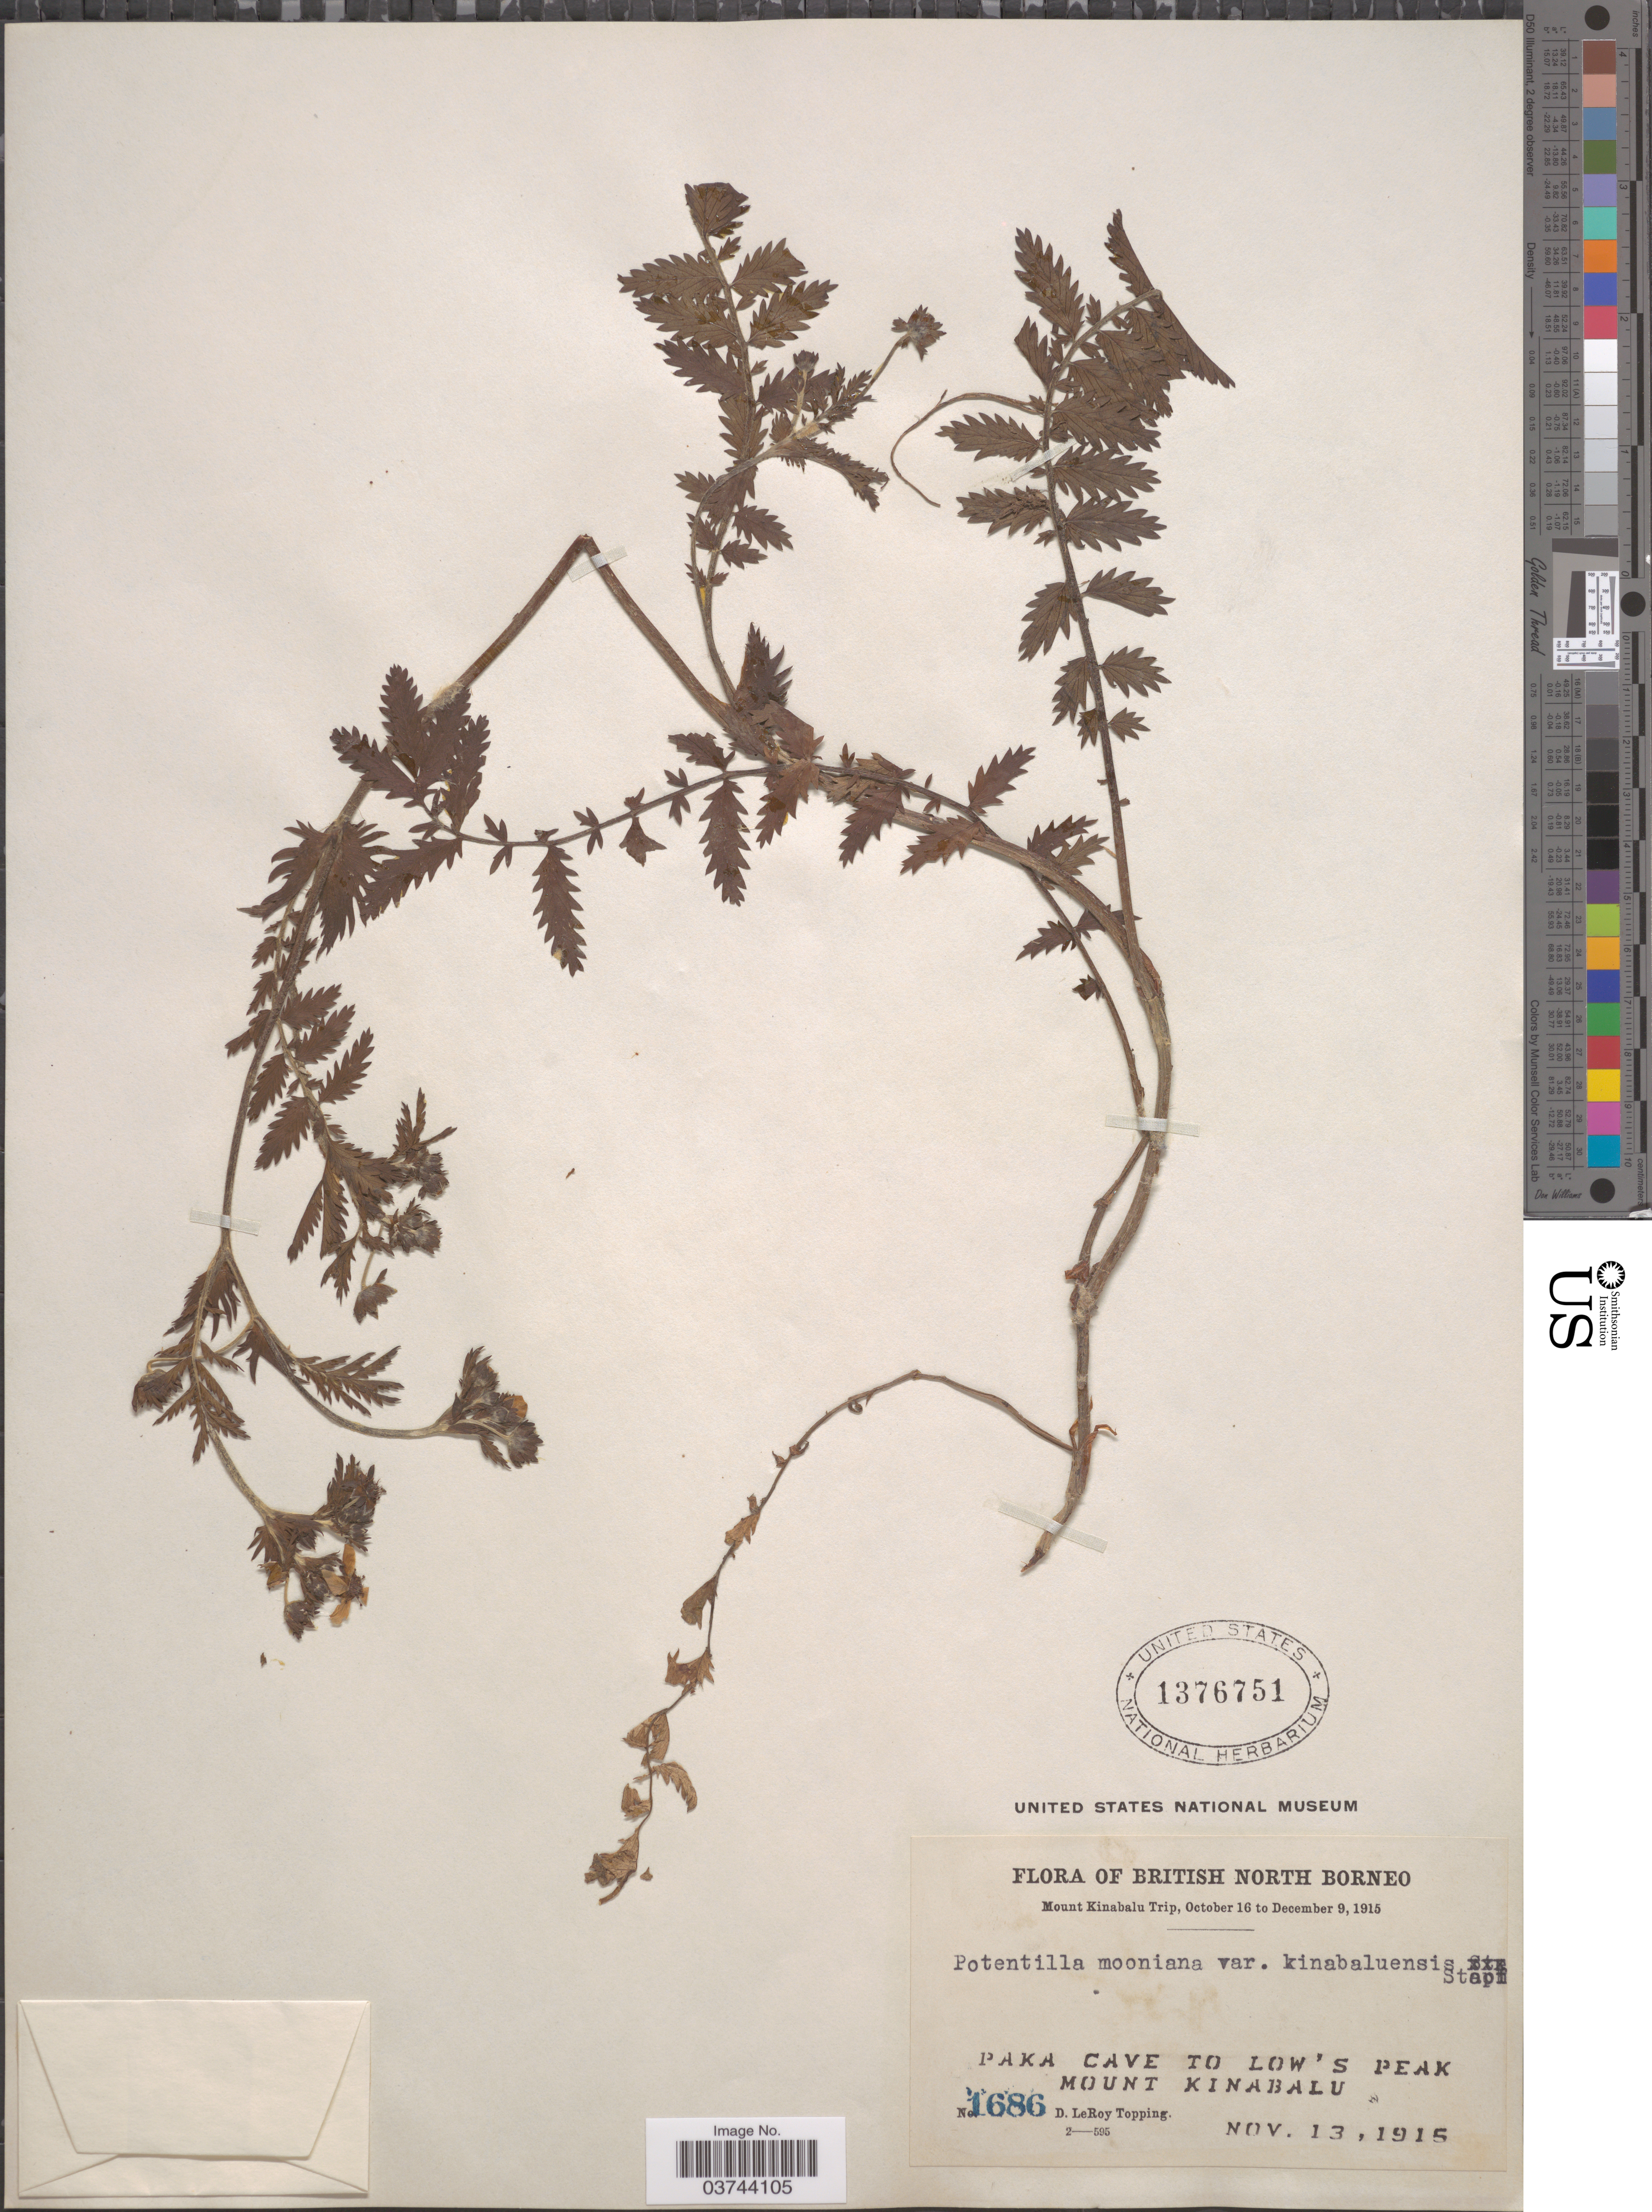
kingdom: Plantae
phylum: Tracheophyta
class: Magnoliopsida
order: Rosales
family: Rosaceae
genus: Potentilla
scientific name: Potentilla polyphylla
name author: Wall. ex Lehm.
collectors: D. L. Topping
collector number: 1686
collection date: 1915-11-13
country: Malaysia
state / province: Sabah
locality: British North Borneo. Paka Cave to Low's Peak. Mount Kinabalu.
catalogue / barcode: US 1376751